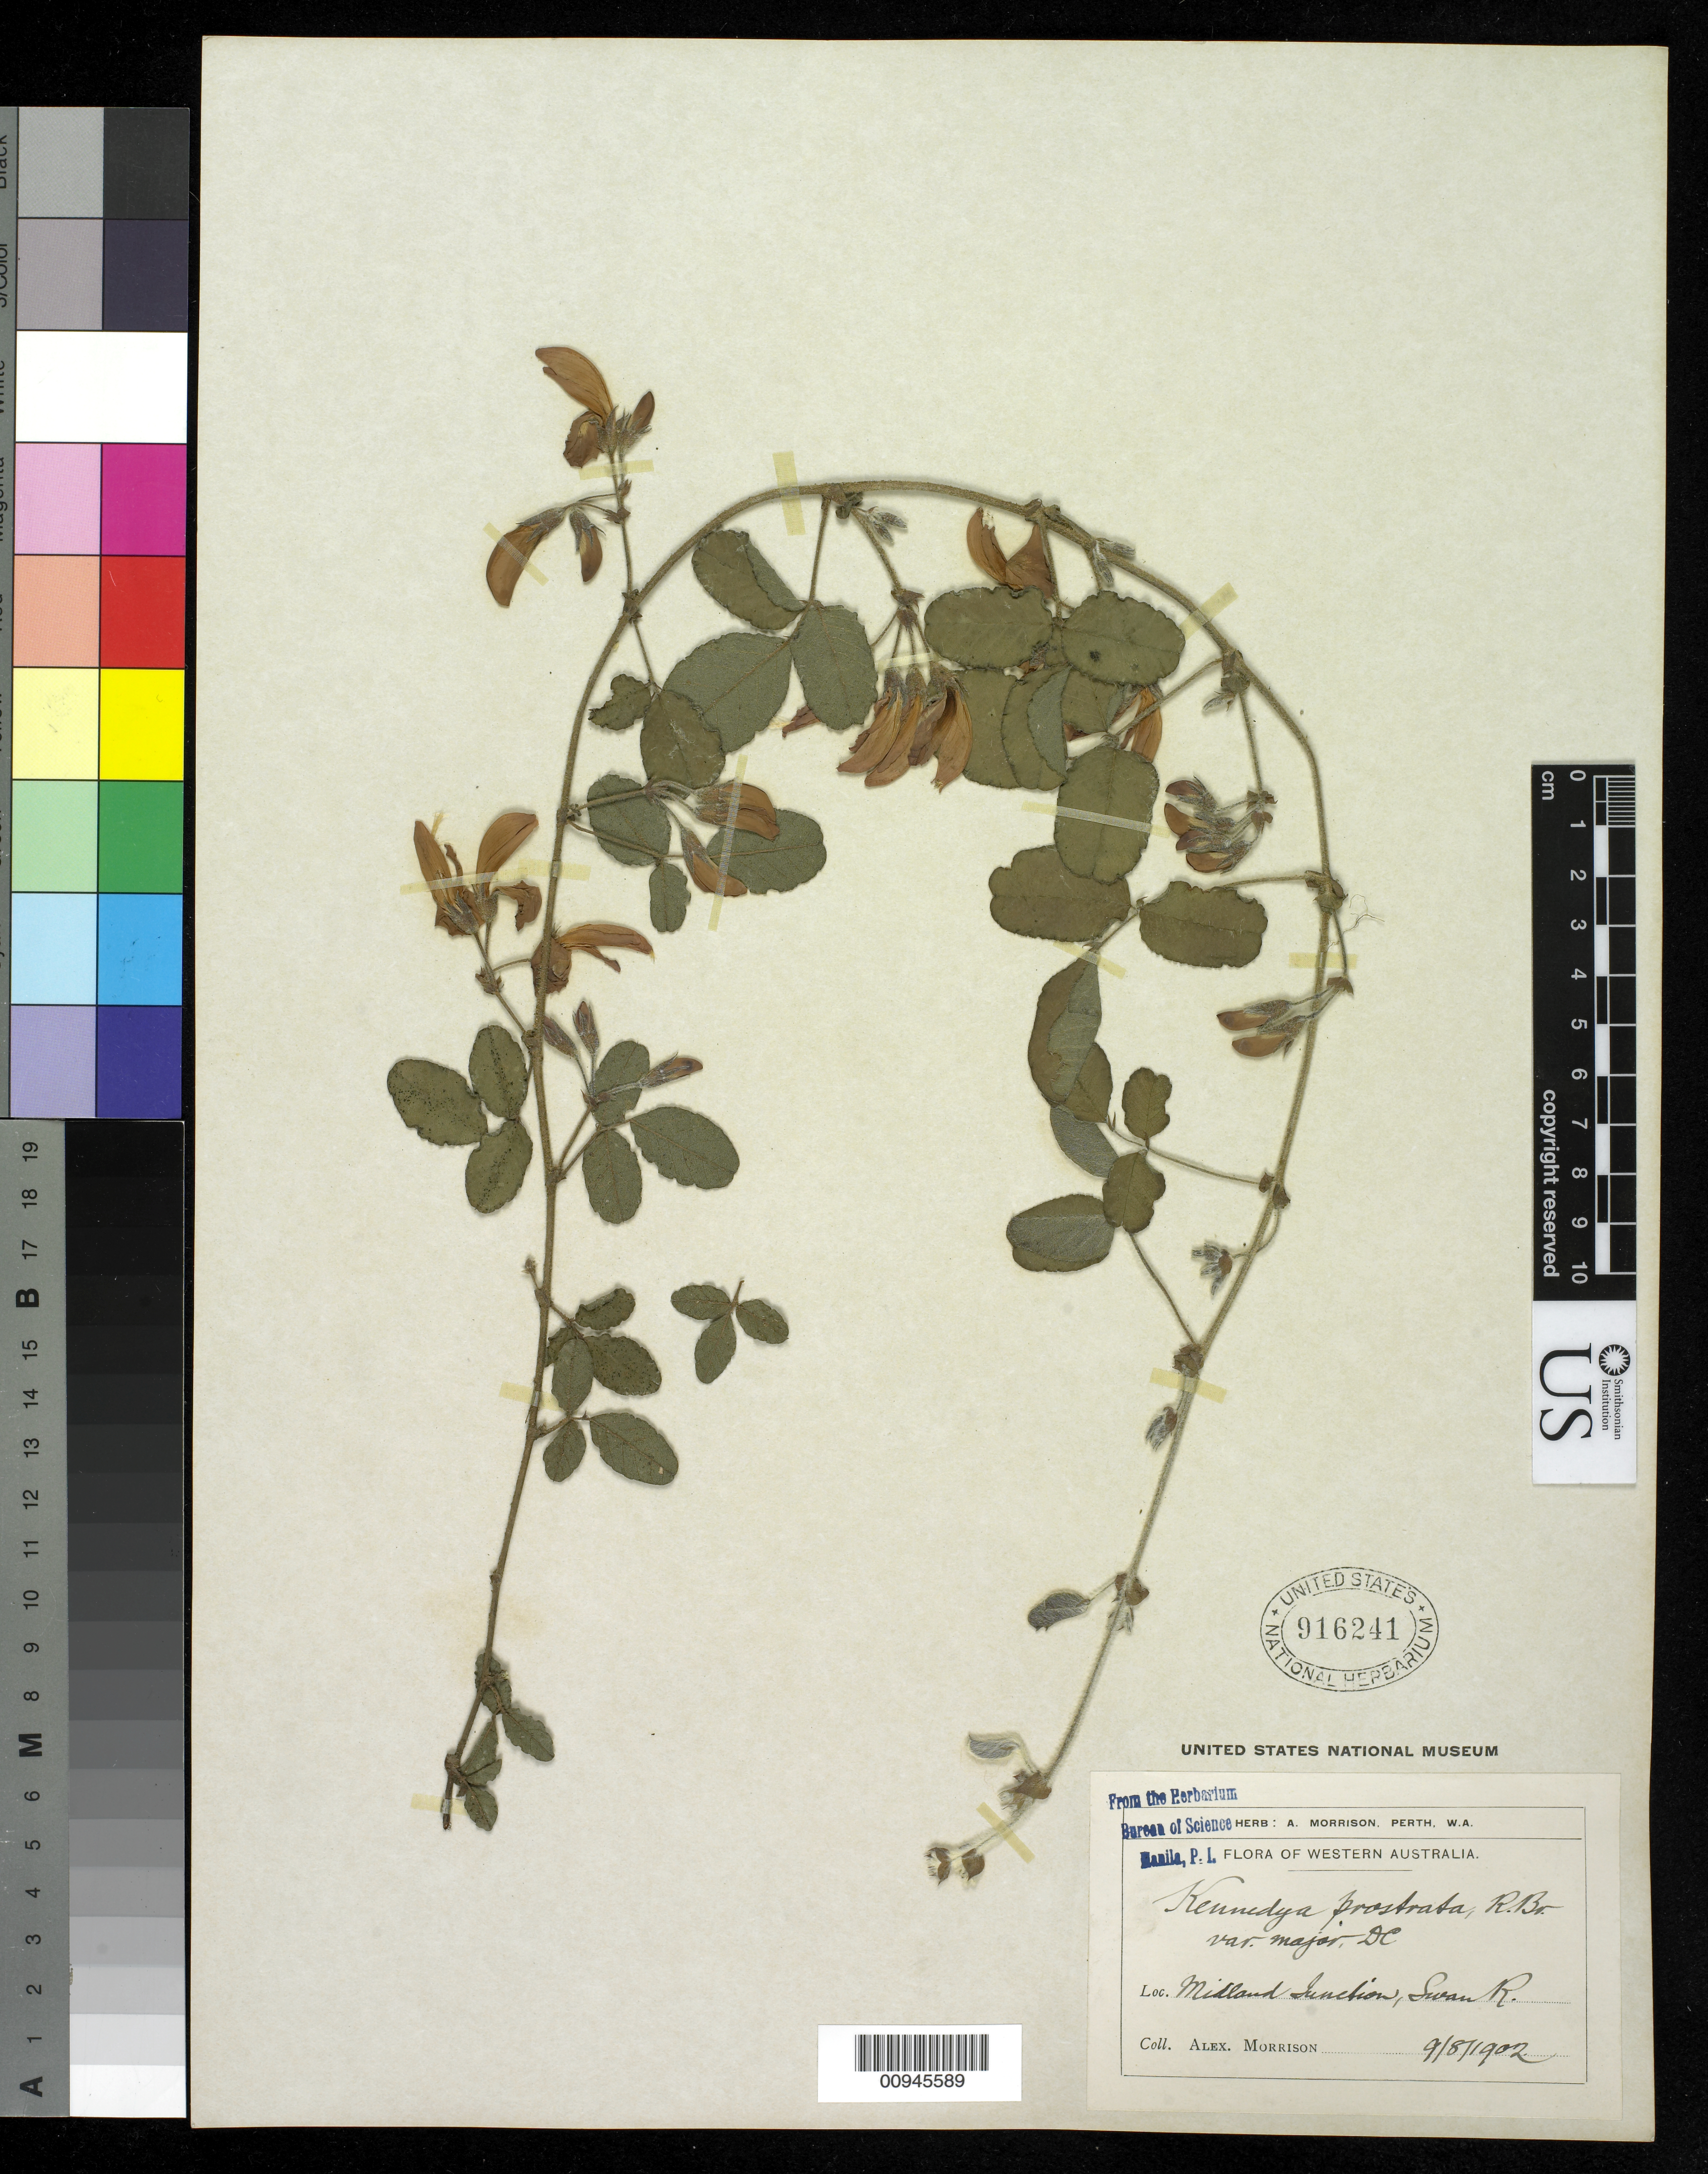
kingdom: Plantae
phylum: Tracheophyta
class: Magnoliopsida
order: Fabales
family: Fabaceae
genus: Kennedia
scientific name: Kennedia prostrata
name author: R. Br.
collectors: A. Morrison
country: Australia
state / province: Western Australia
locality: Midland junction, Swan River.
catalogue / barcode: US 916241